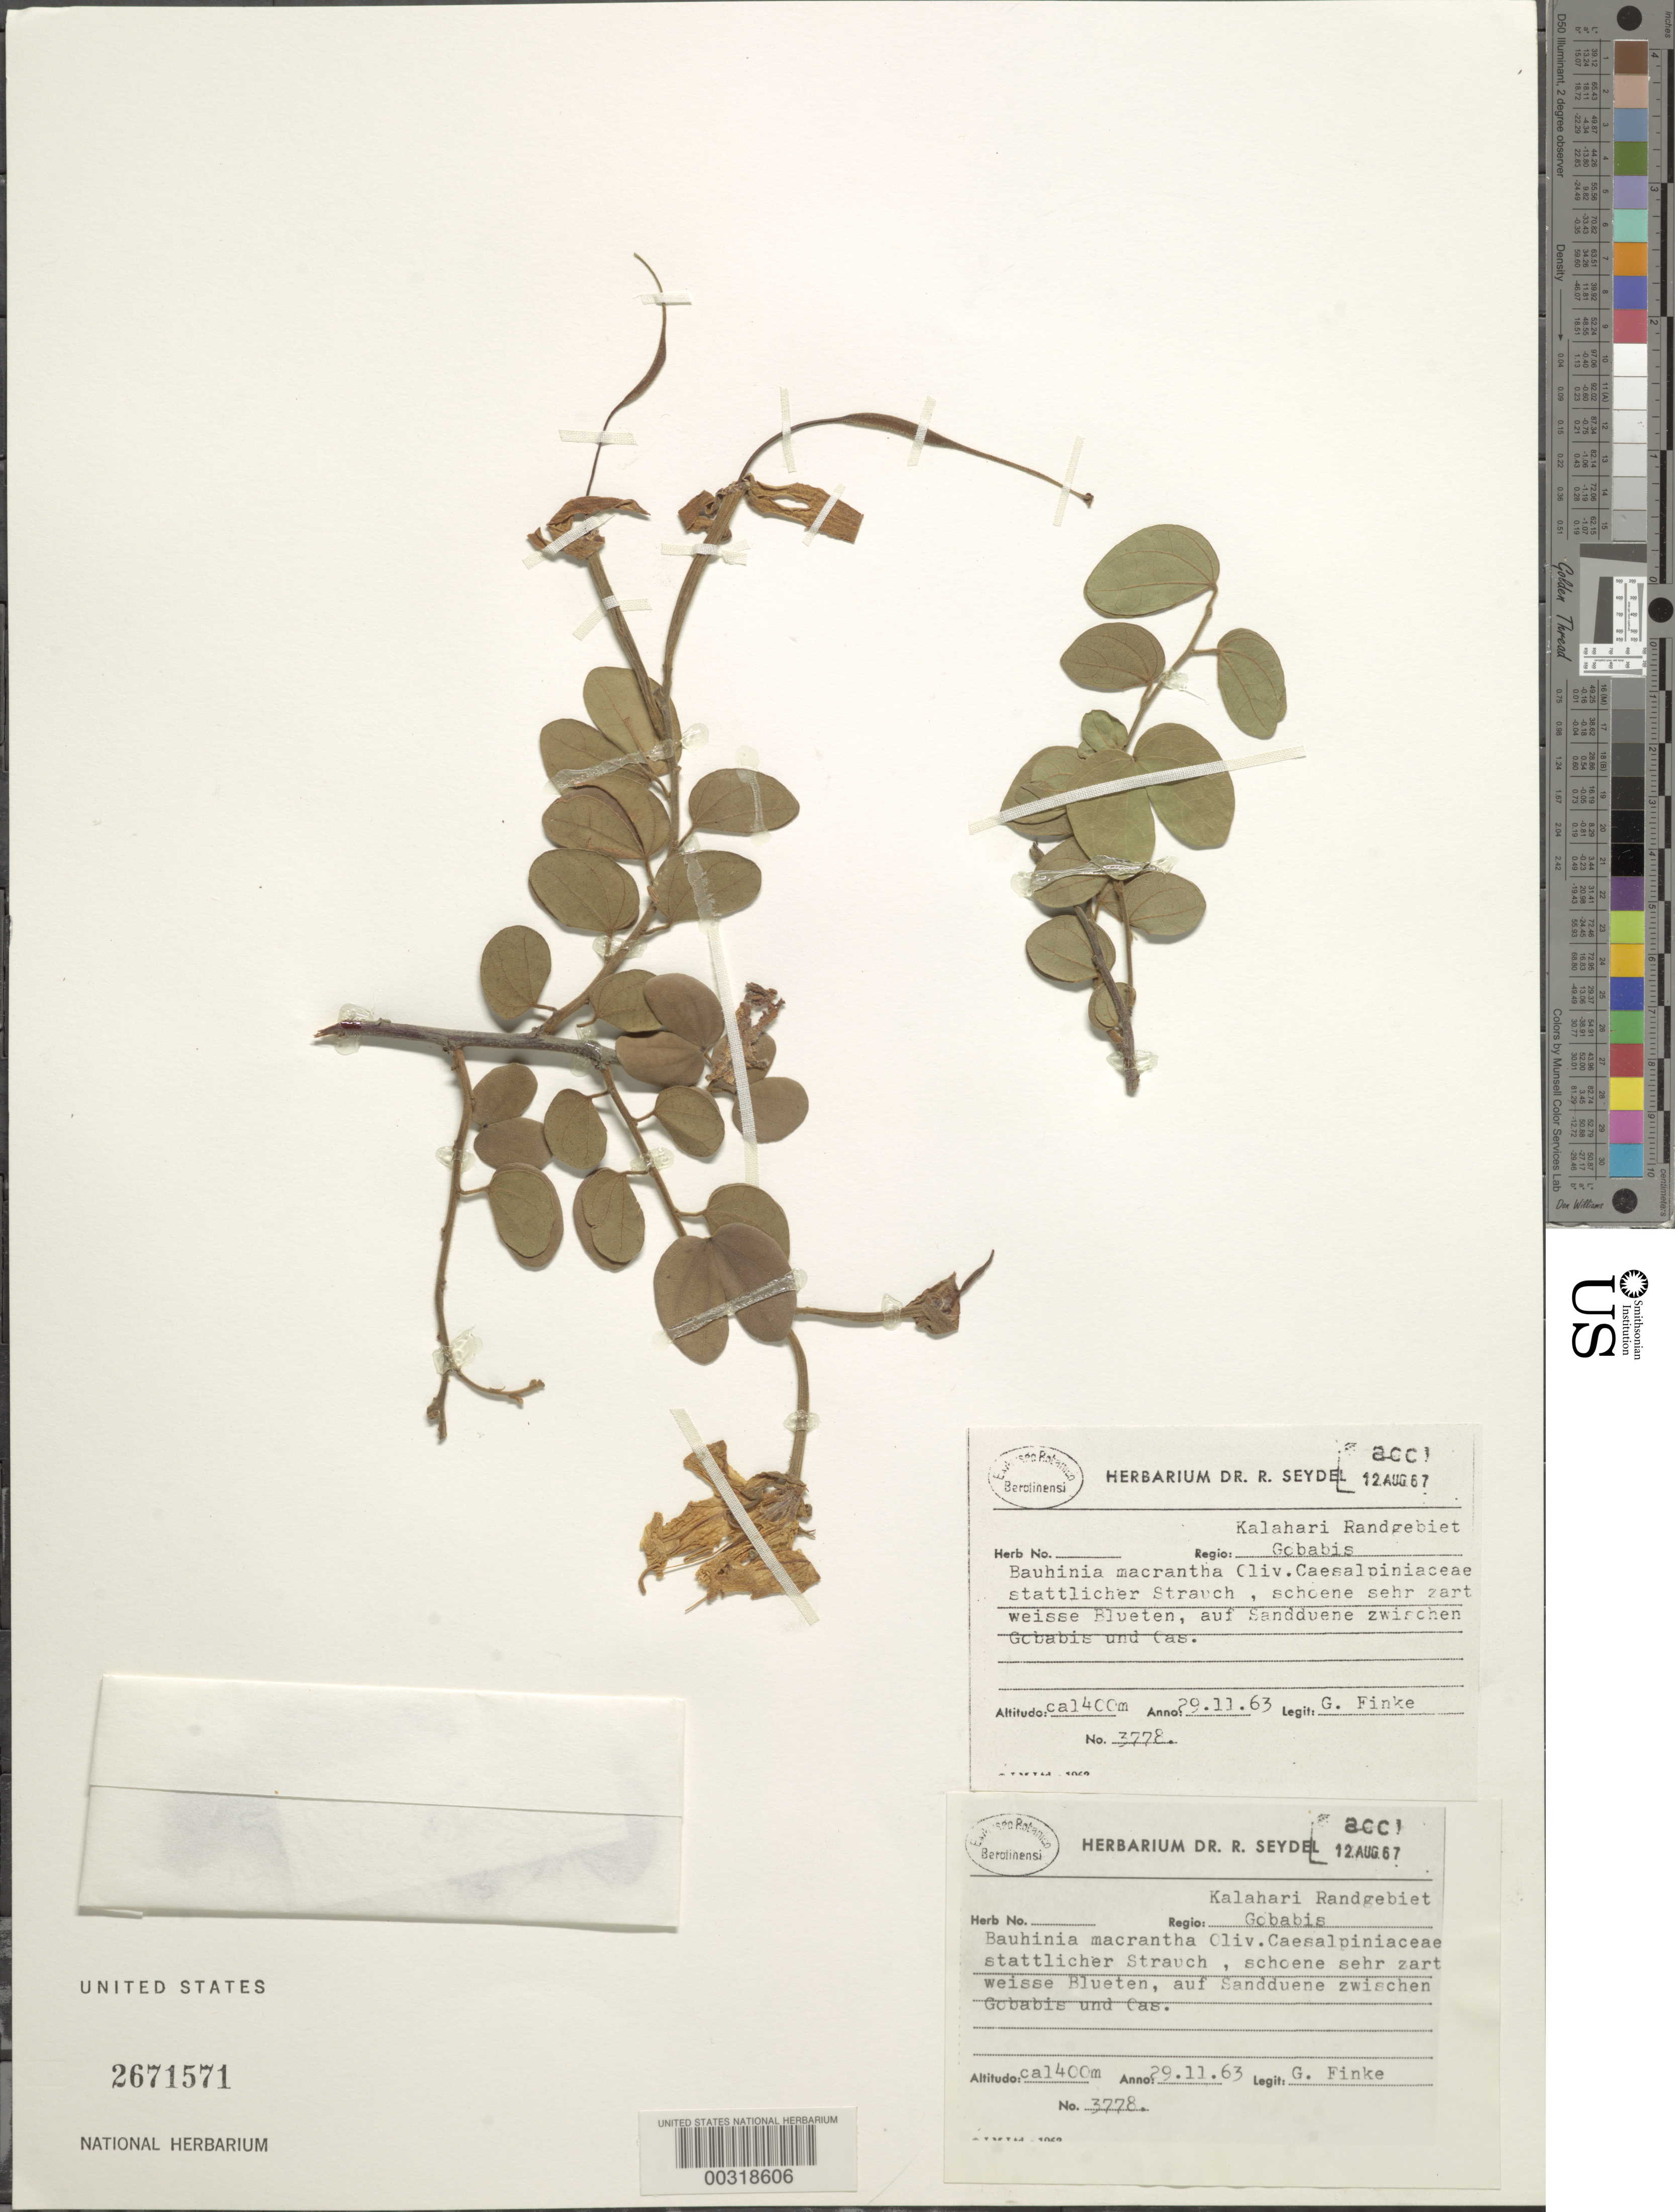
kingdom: Plantae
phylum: Tracheophyta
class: Magnoliopsida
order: Fabales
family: Fabaceae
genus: Bauhinia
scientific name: Bauhinia macrantha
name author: Oliv.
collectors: G. Finke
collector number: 3778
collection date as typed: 29 Nov 1963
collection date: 1963-11-29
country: Namibia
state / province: Omaheke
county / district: Gobabis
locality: Between gobabis and oas. [province now omaheke region?]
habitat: Sanddune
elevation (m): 1400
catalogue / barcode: US 2671571